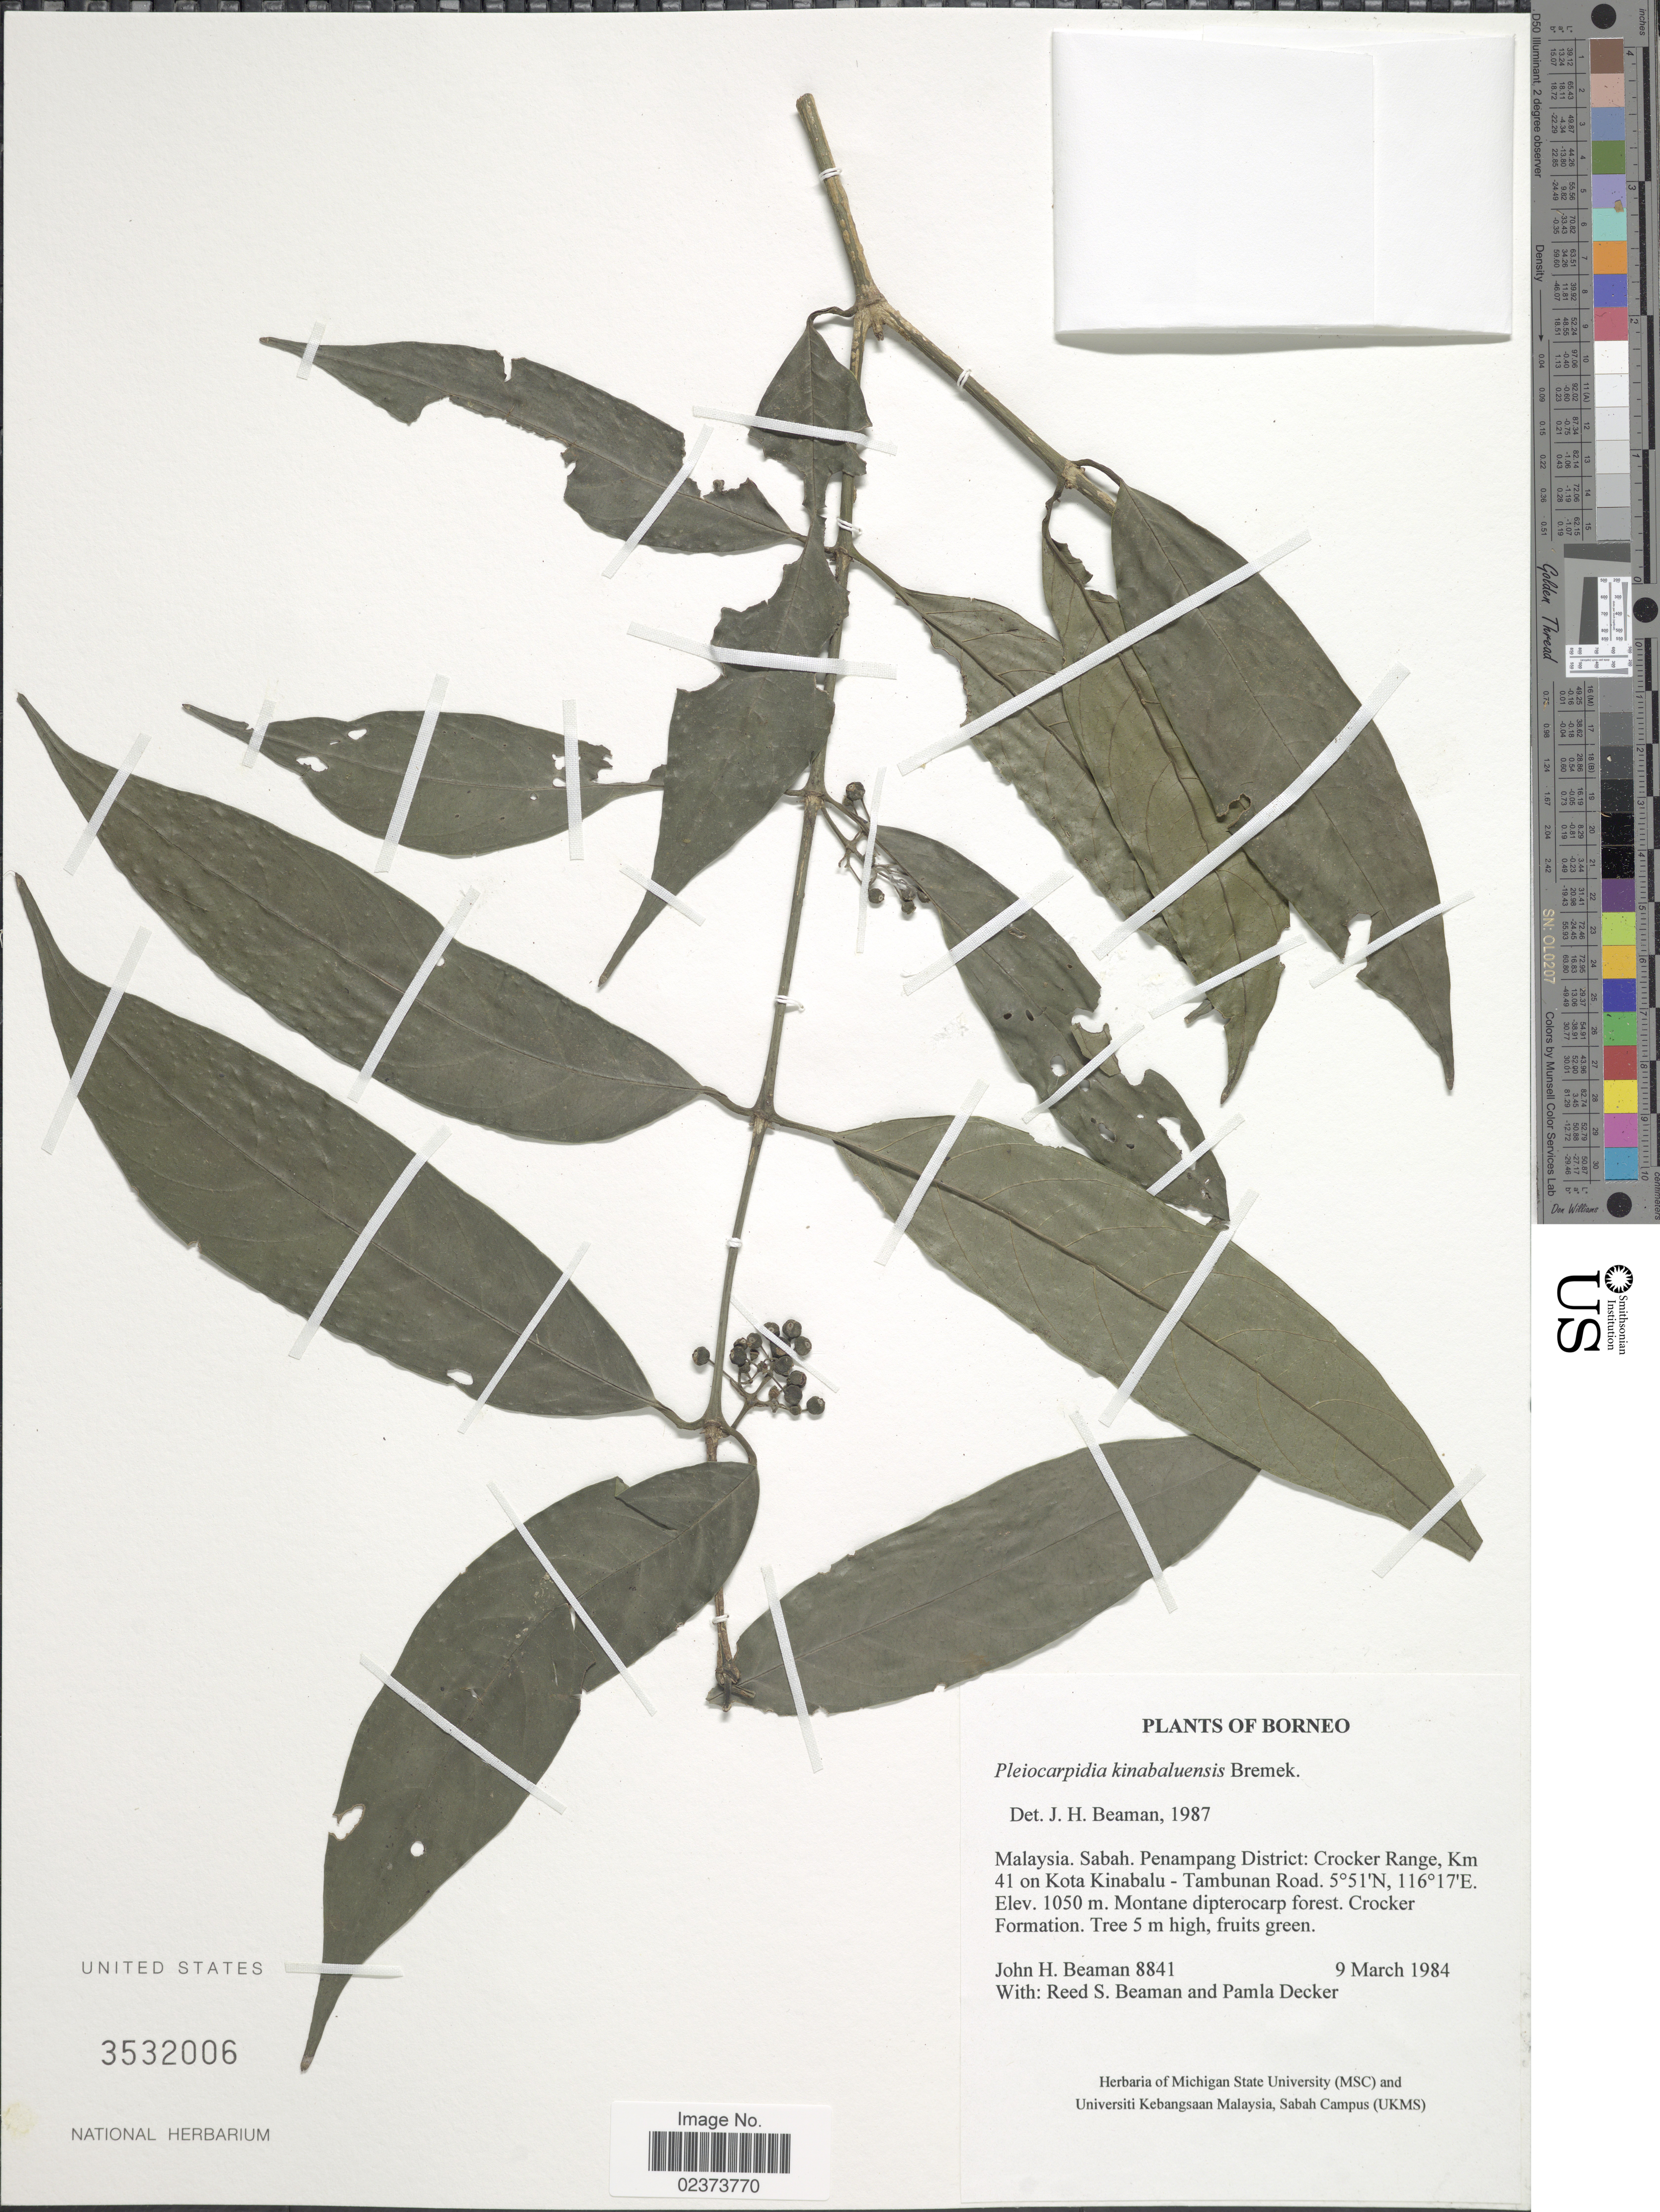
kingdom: Plantae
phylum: Tracheophyta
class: Magnoliopsida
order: Gentianales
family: Rubiaceae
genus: Pleiocarpidia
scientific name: Pleiocarpidia kinabaluensis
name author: Bremek.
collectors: J. H. Beaman, R. S. Beaman & P. Decker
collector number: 8841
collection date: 1984-03-09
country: Malaysia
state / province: Sabah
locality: Malaysia, Sabah, Penampang District: Crocker Range, Km 41 on Kota Kinabalu, Tambunn Road, Borneo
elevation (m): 1050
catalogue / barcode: US 3532006